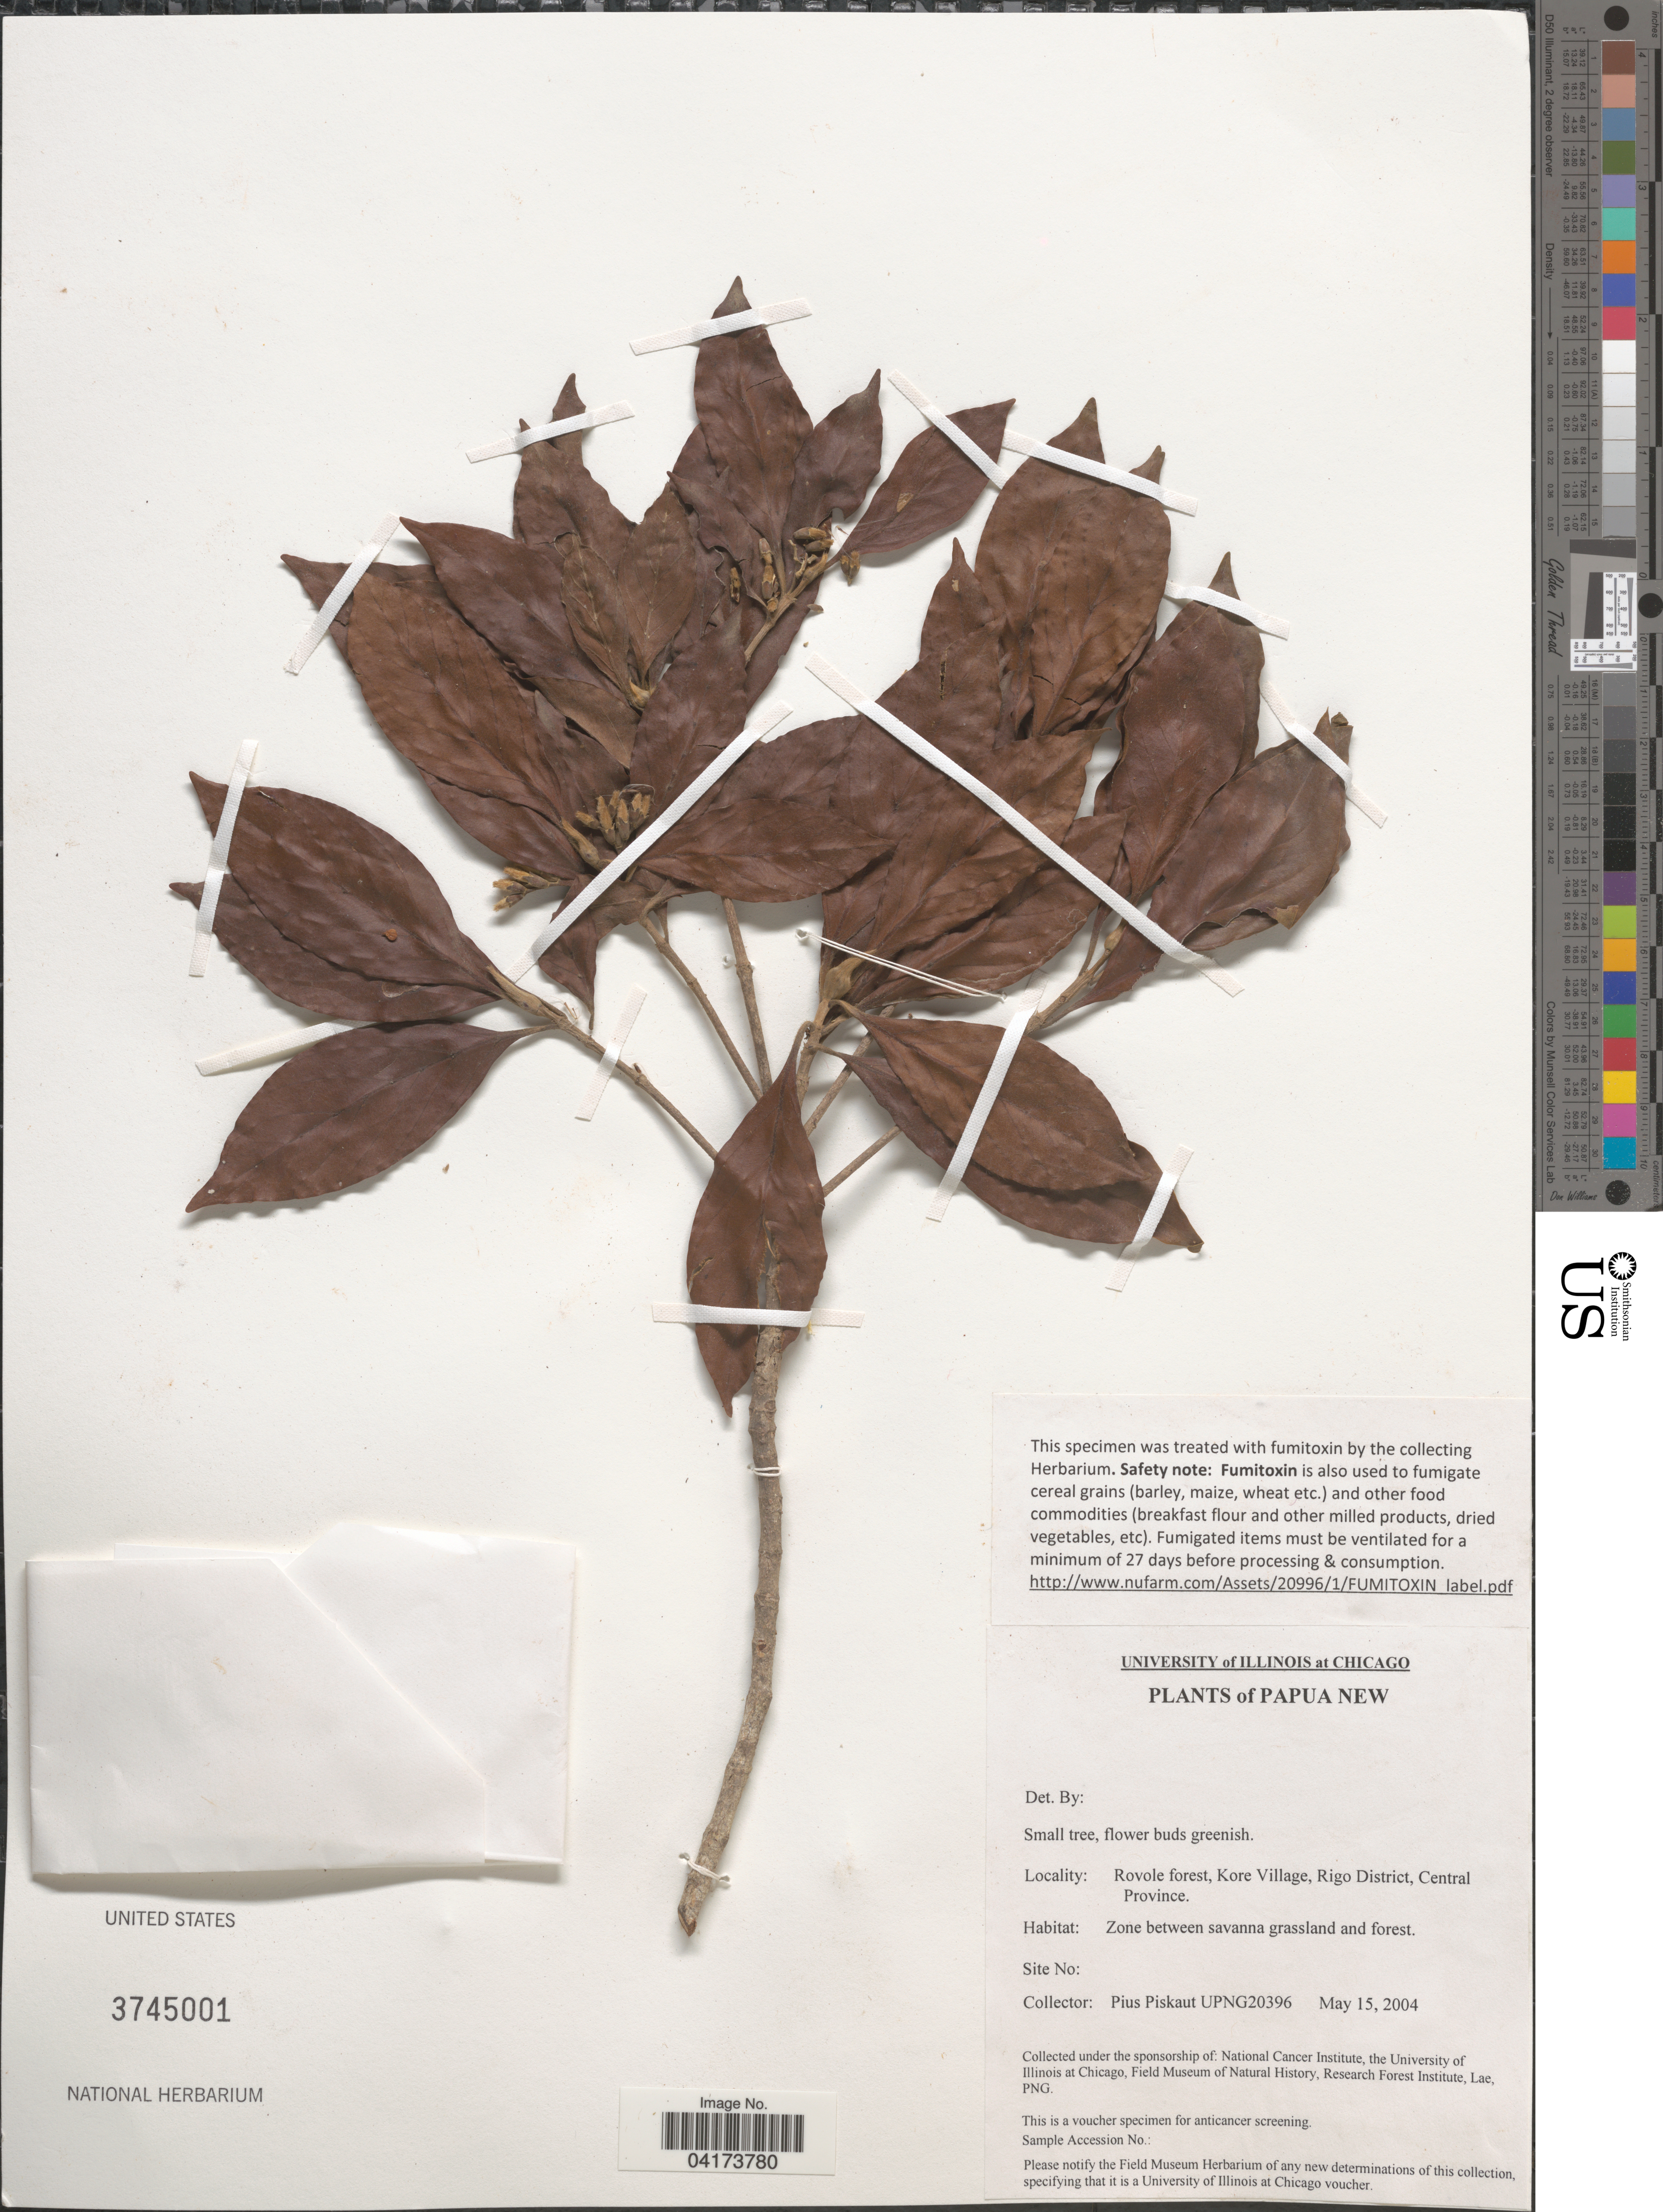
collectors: P. Piskaut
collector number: UPNG20396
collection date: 2004-05-15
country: Papua New Guinea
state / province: Central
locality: Rovole forest, Kore Village, Rigo District.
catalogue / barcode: US 3745001